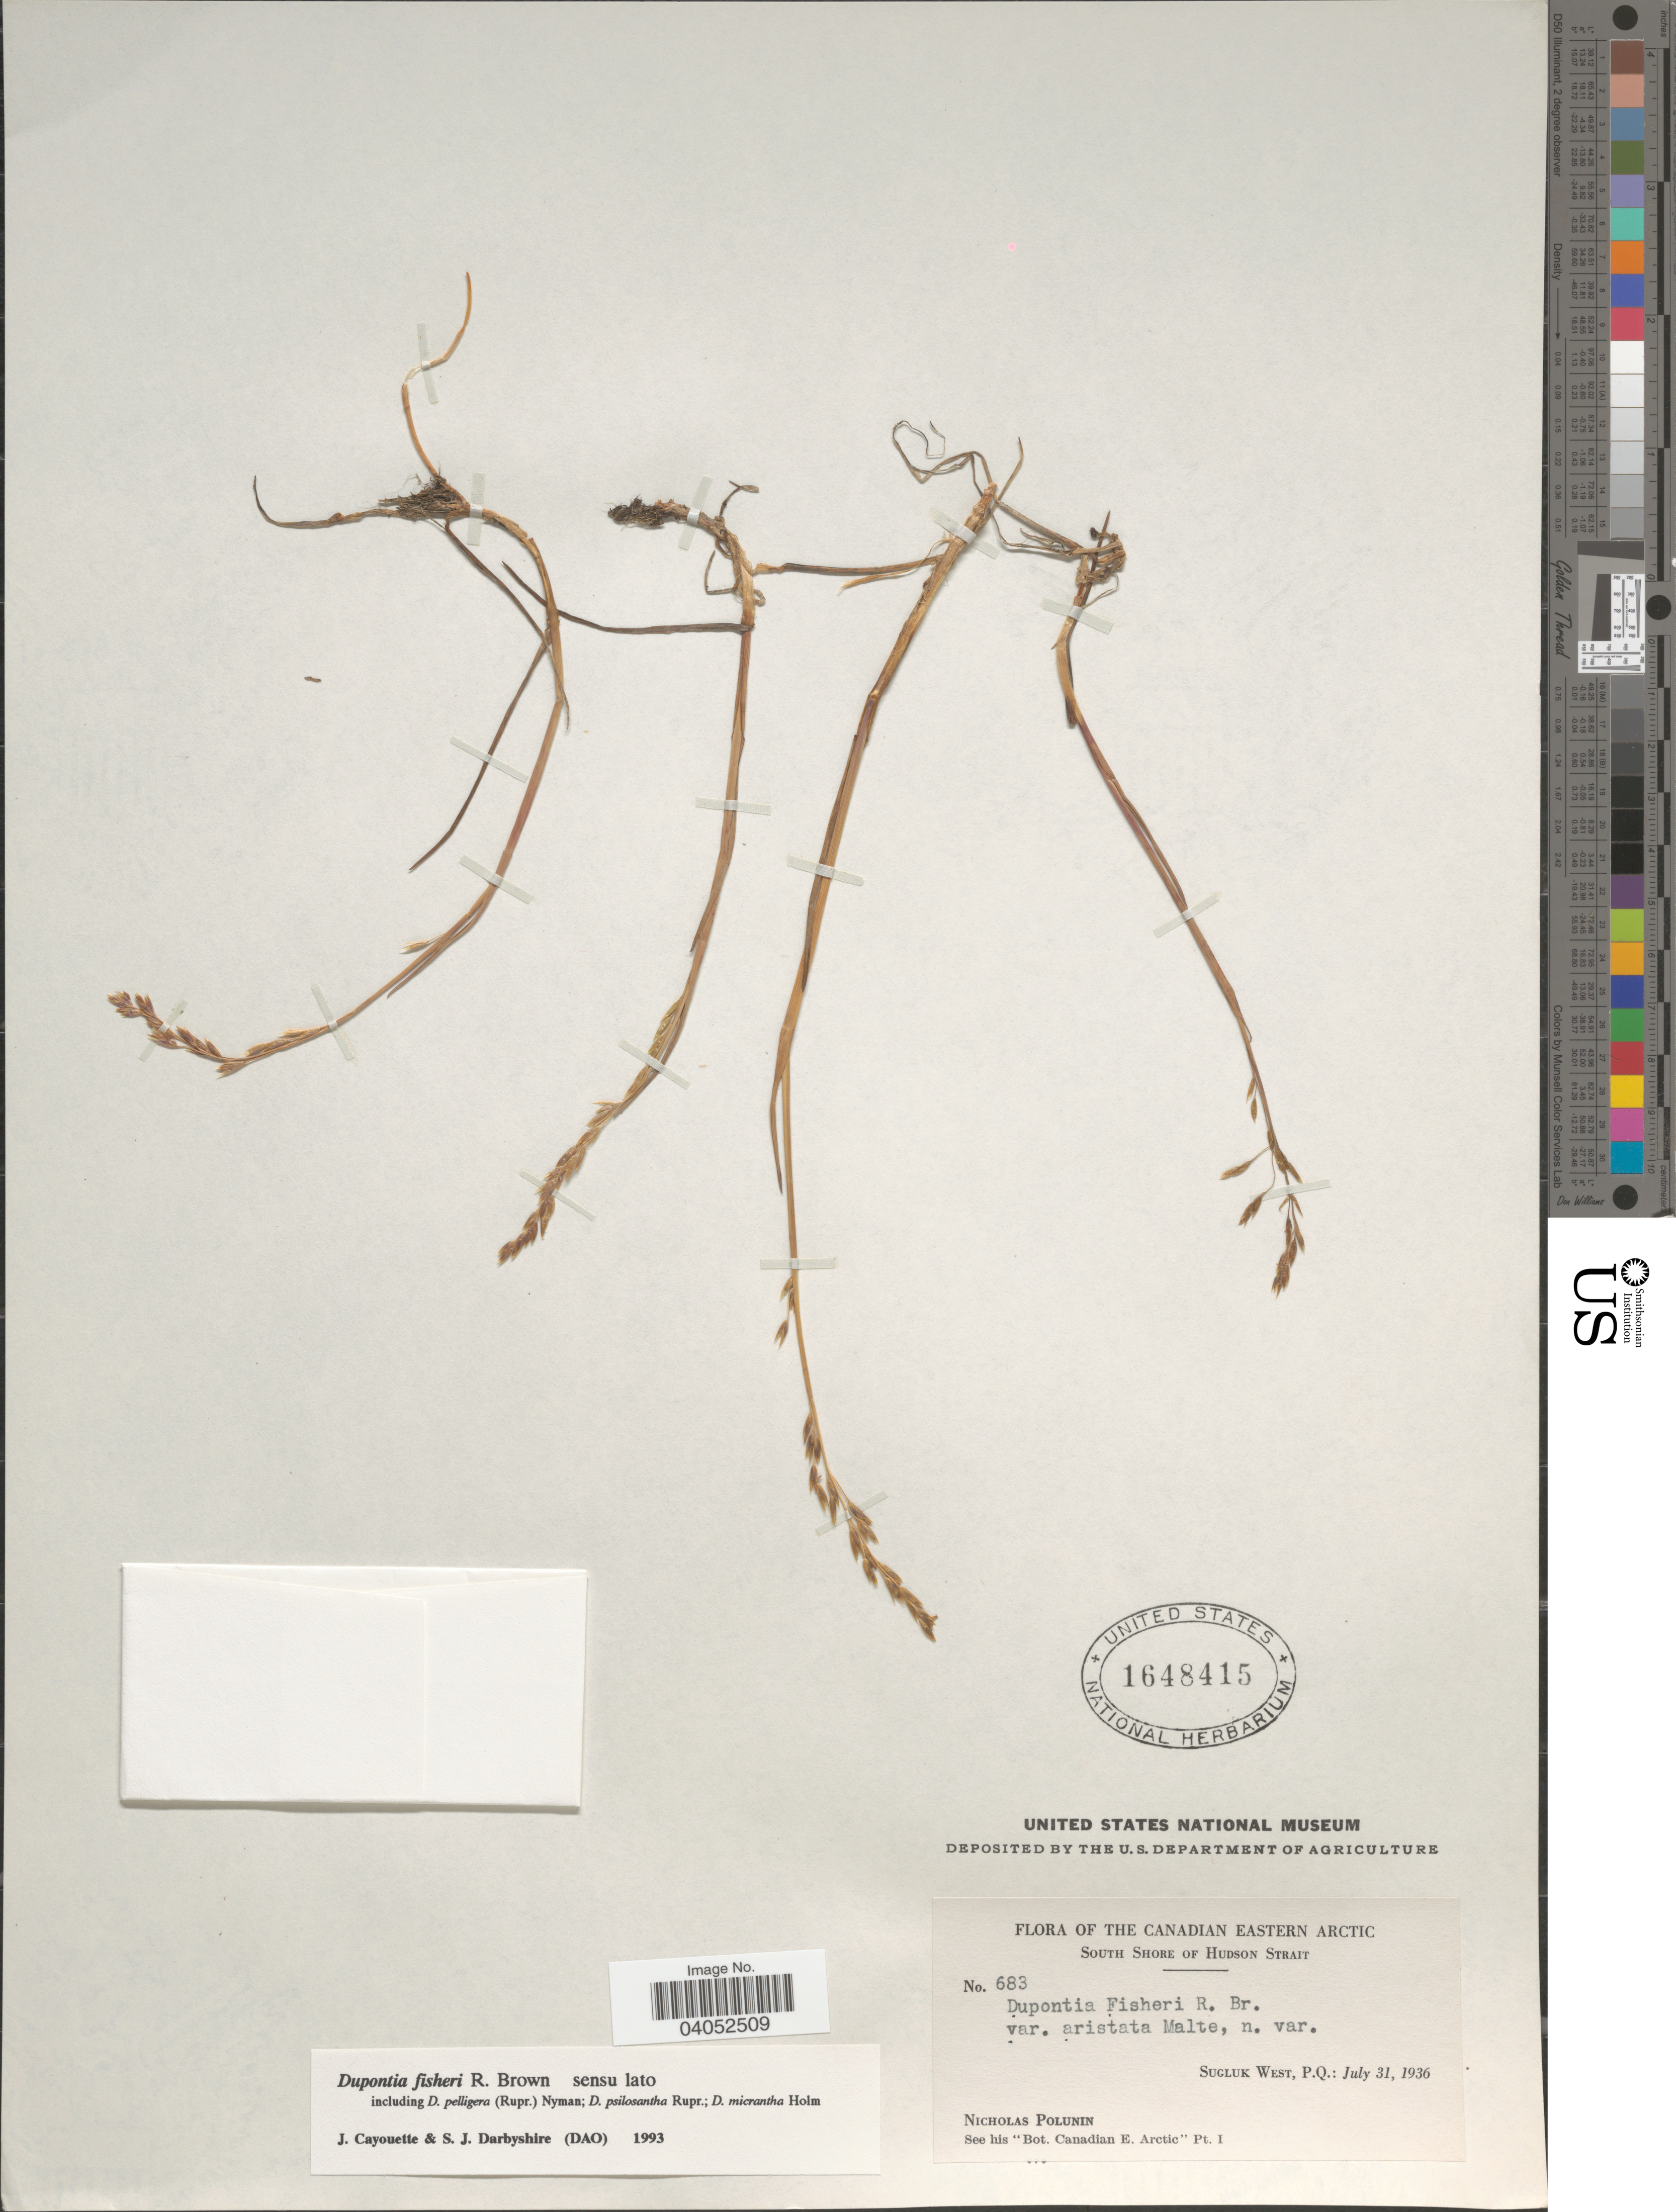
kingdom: Plantae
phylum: Tracheophyta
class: Liliopsida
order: Poales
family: Poaceae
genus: Dupontia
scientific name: Dupontia micrantha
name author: Holm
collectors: N. V. Polunin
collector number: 683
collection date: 1936-07-31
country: Canada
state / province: Quebec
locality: The Canadian Eastern Arctic. South Shore of Hudson Strait. Sugluk West, P.Q.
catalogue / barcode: US 1648415